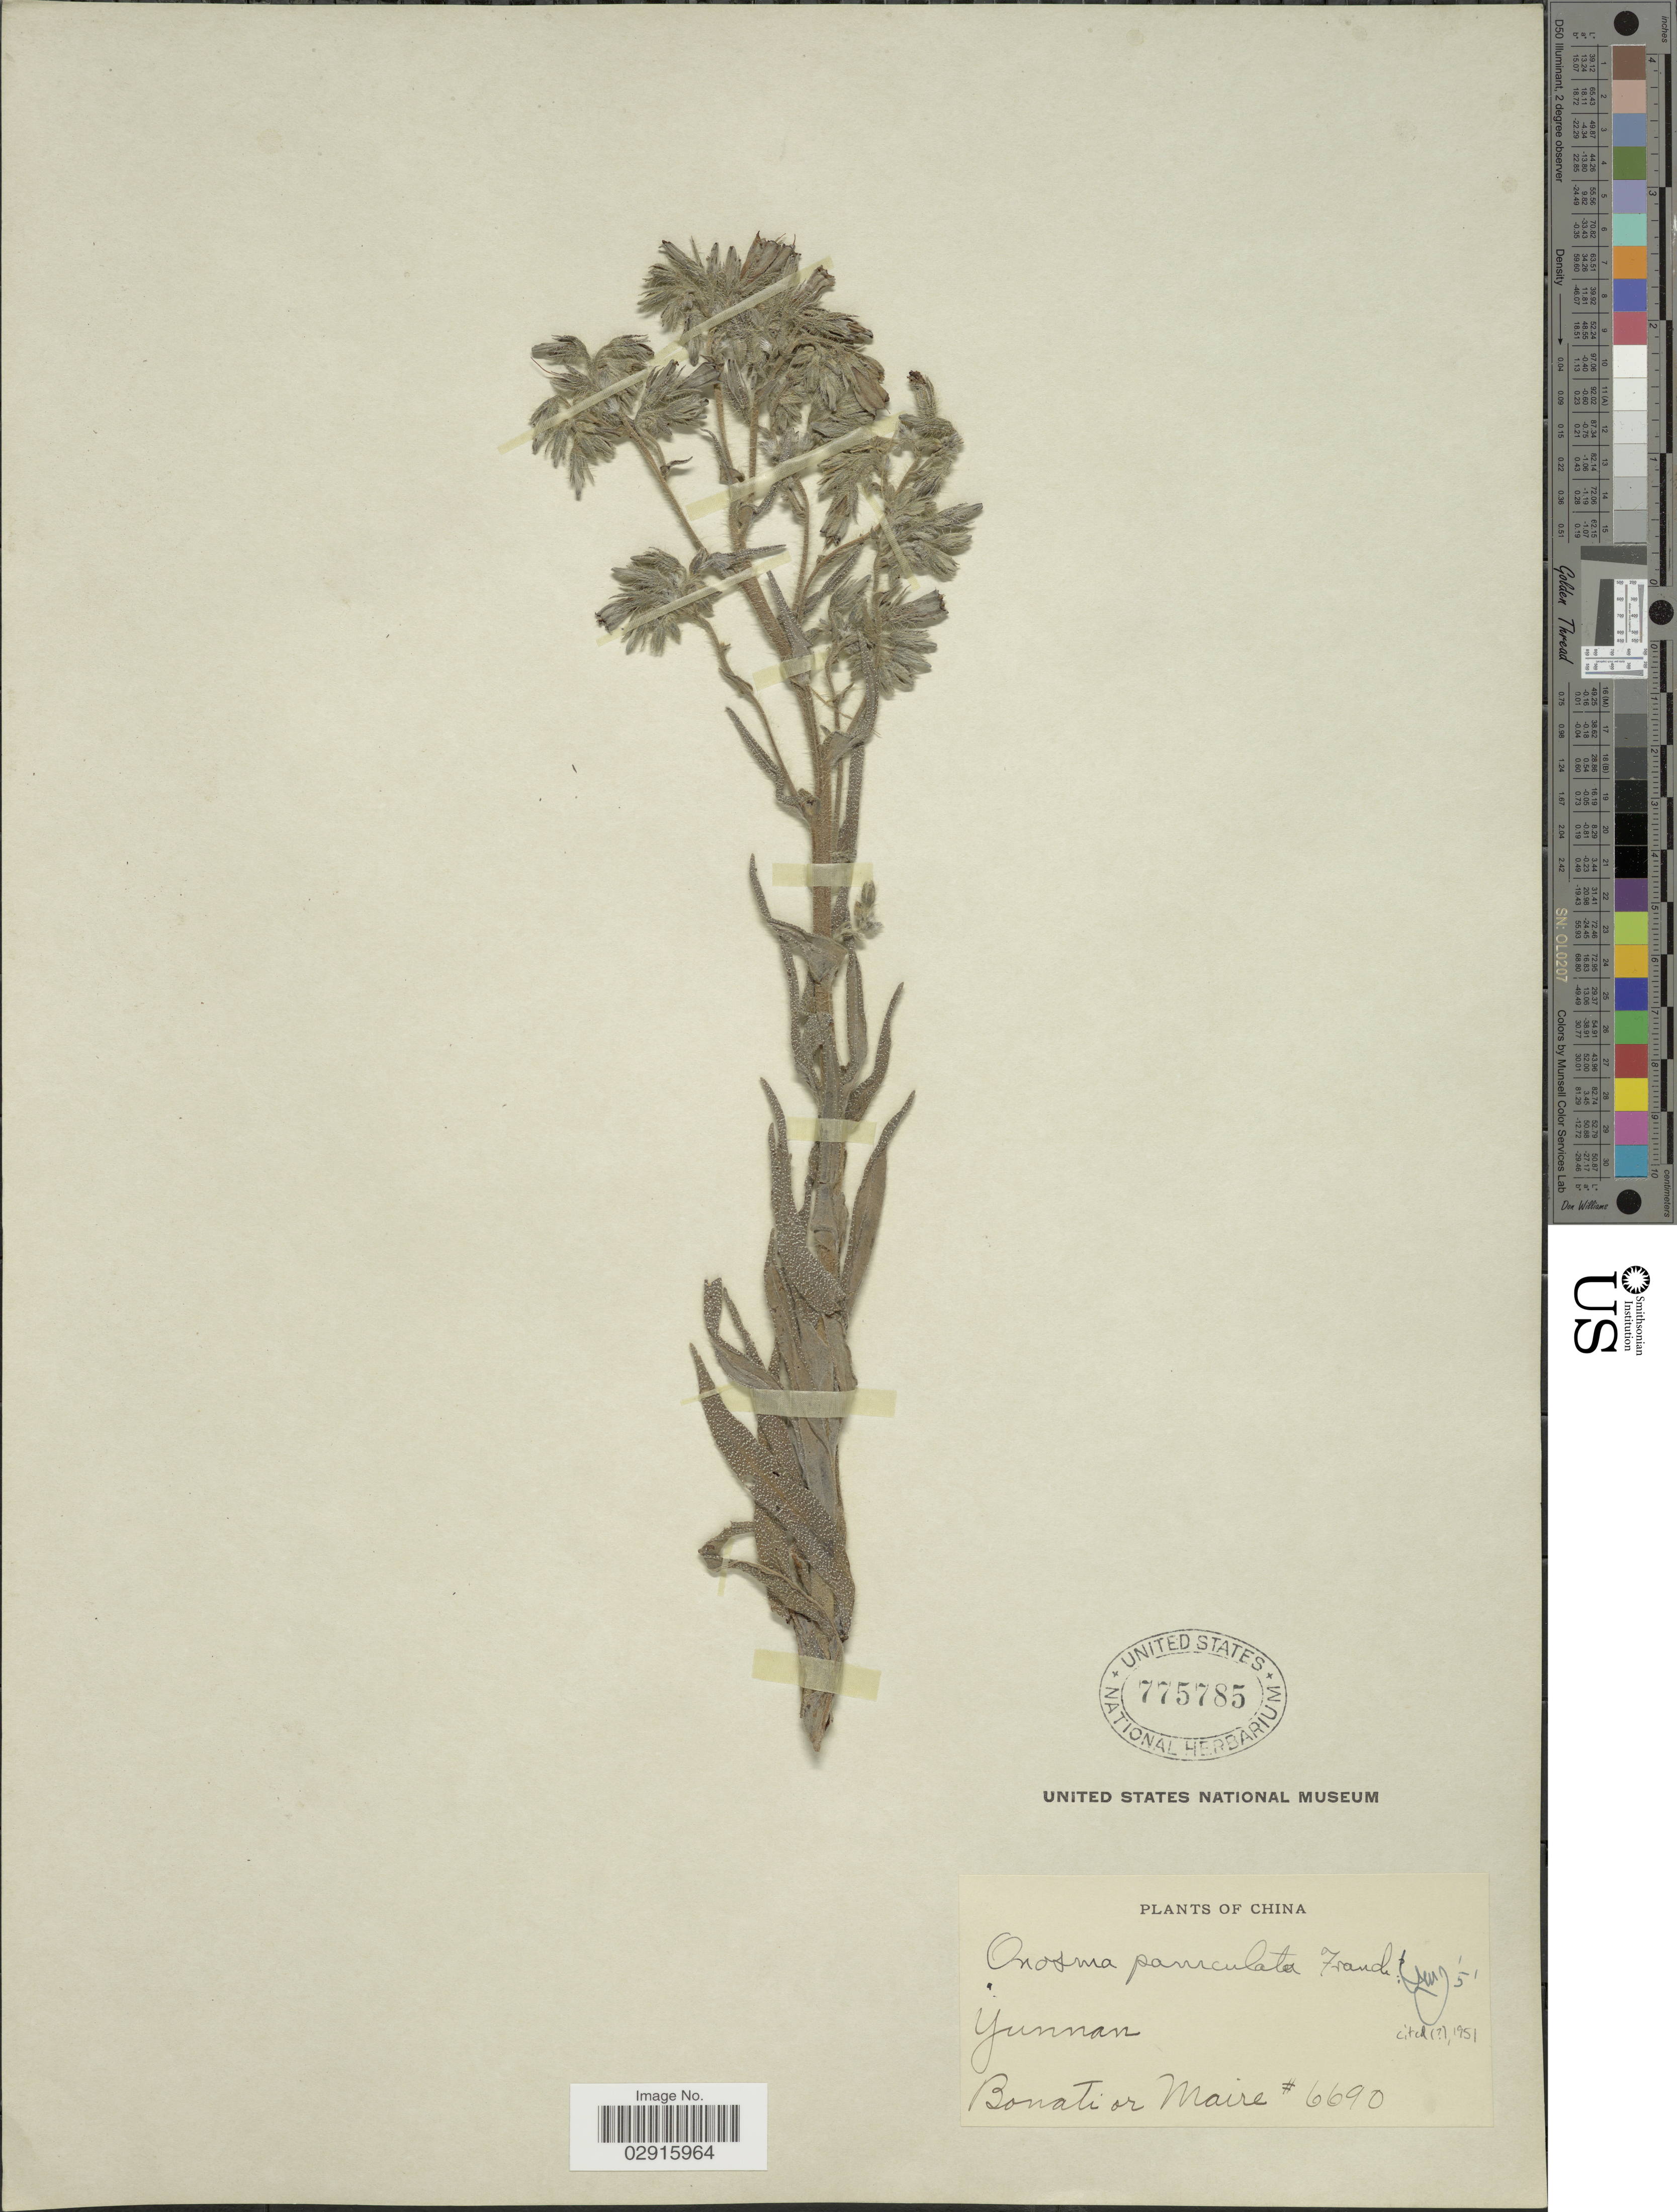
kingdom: Plantae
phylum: Tracheophyta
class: Magnoliopsida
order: Boraginales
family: Boraginaceae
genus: Onosma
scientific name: Onosma paniculata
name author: Bureau & Franch.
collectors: -. Bonati & Maire, --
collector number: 6690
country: China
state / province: Yunnan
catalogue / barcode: US 775785